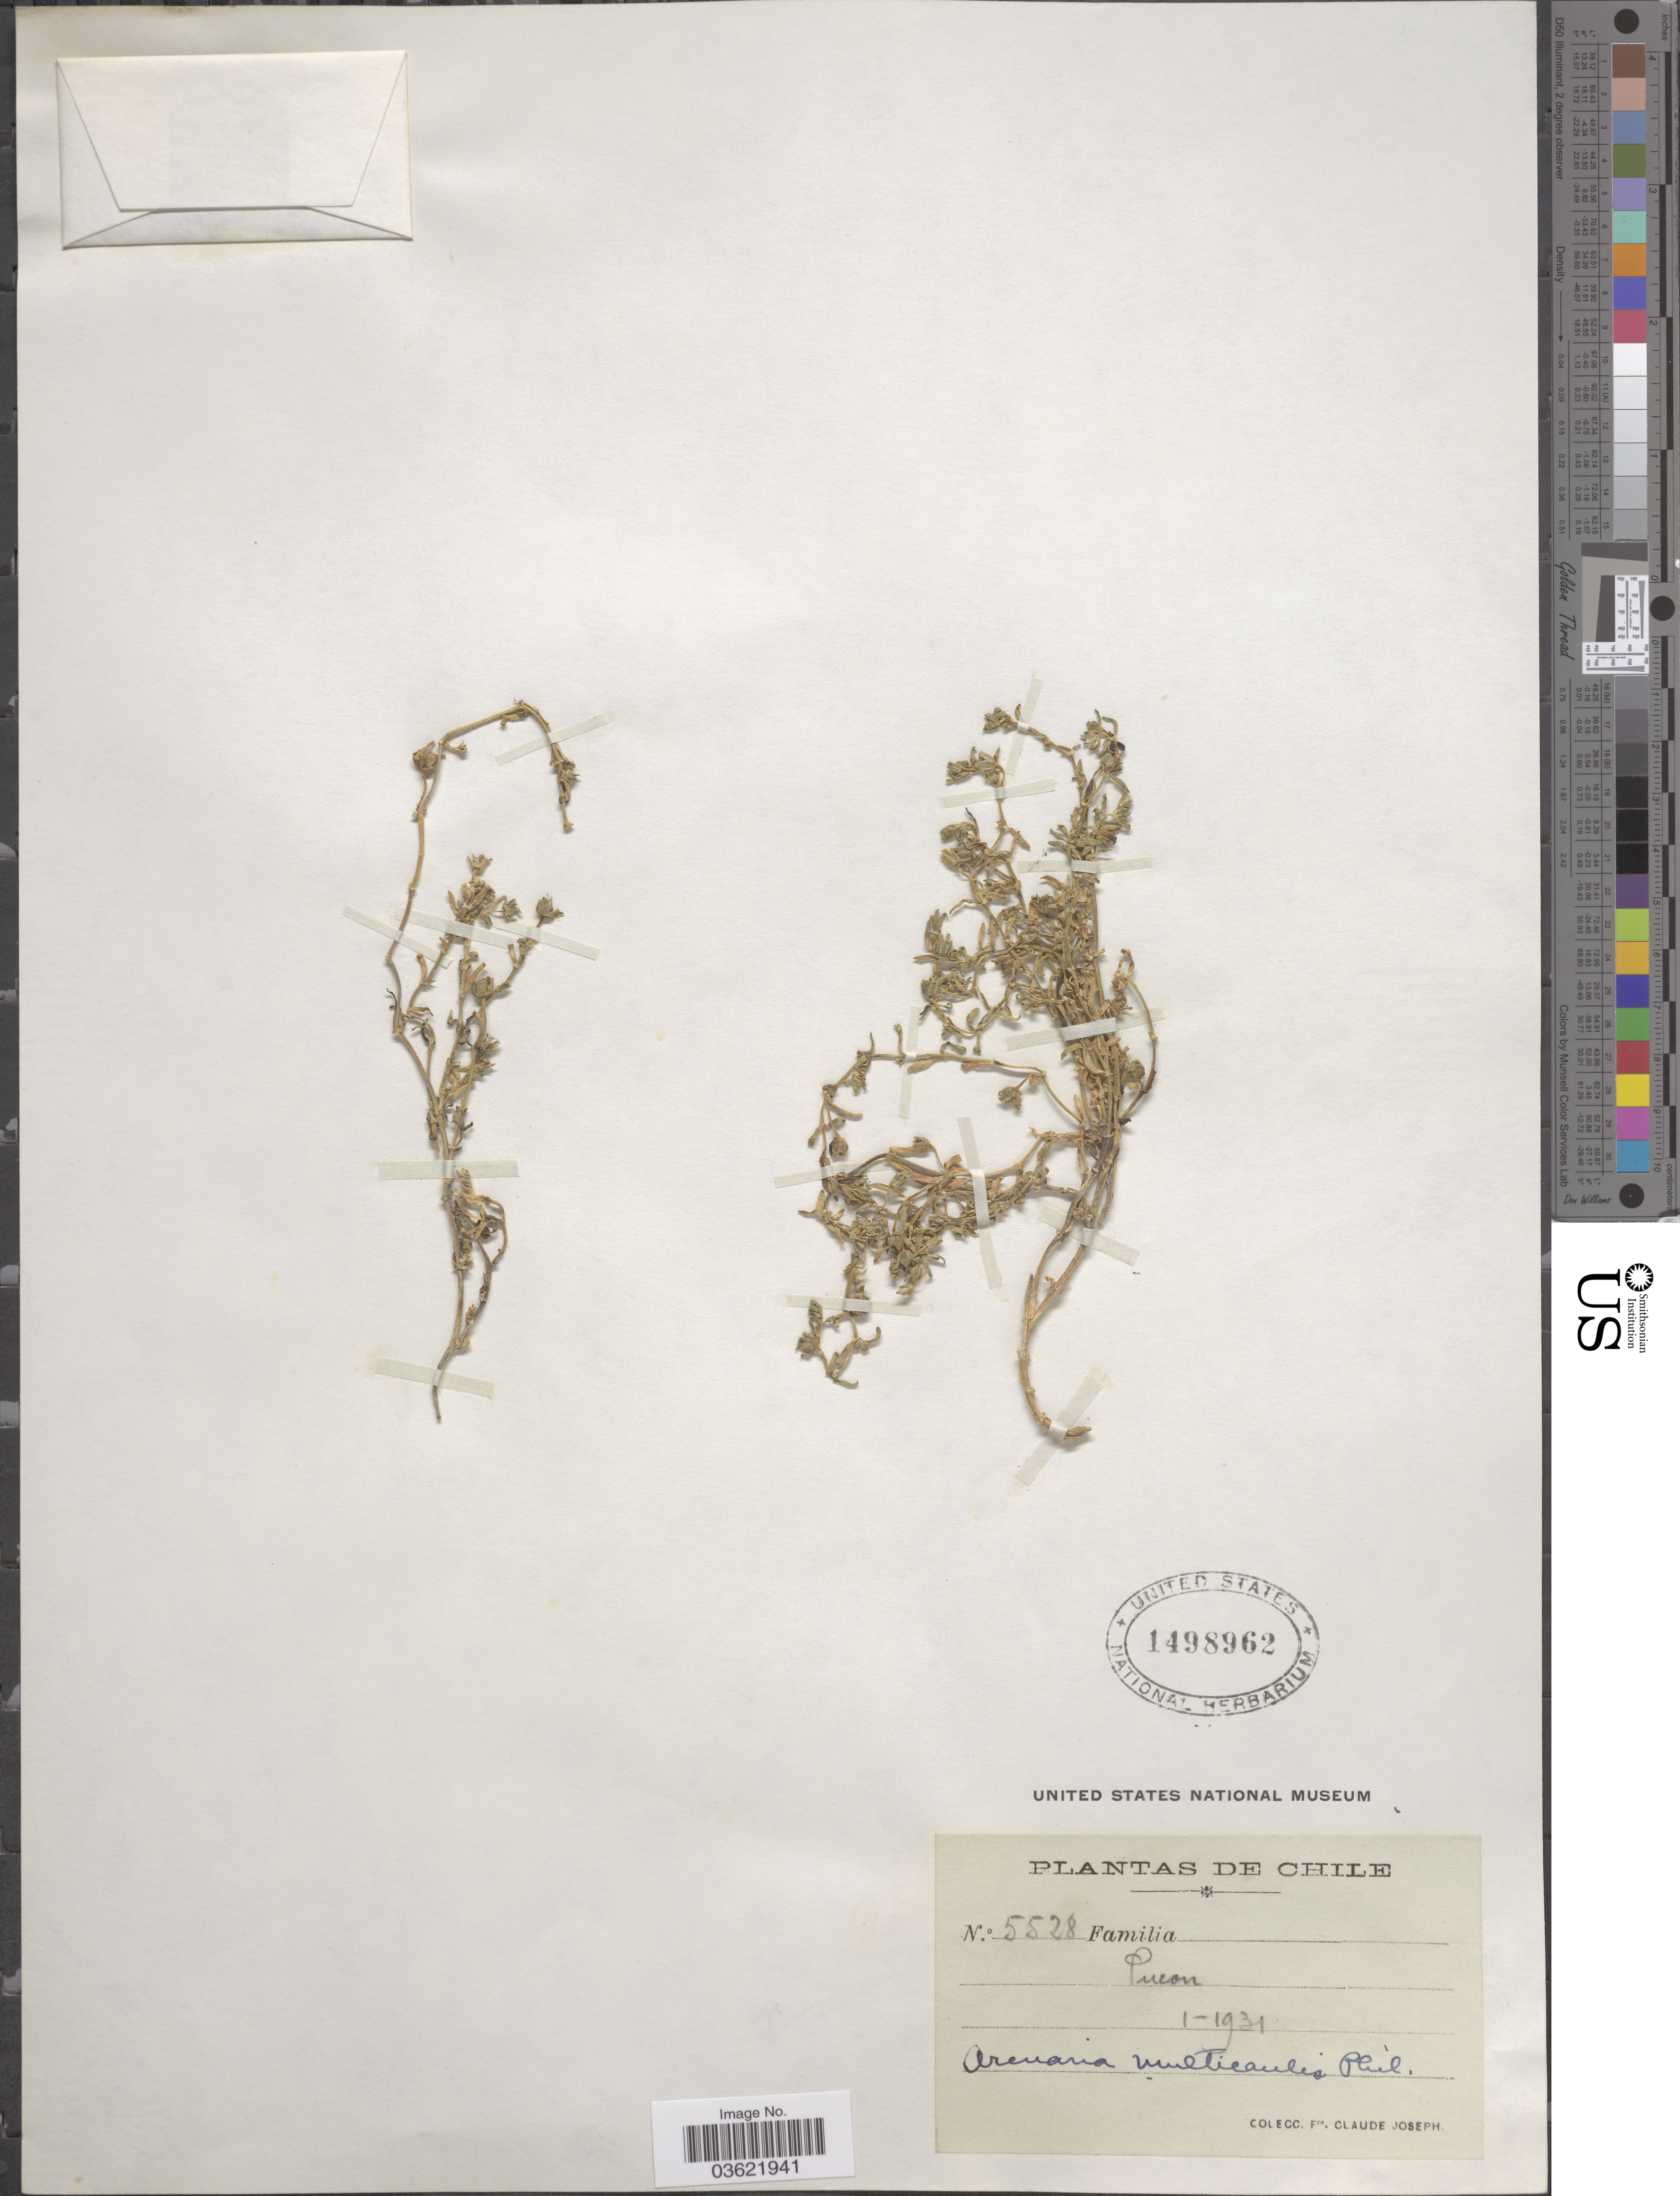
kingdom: Plantae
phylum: Tracheophyta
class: Magnoliopsida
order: Caryophyllales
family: Caryophyllaceae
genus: Arenaria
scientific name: Arenaria multicaulis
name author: L.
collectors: Bro. Claude-Joseph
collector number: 5528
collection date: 1931-01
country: Chile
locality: Pucon.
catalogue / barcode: US 1498962